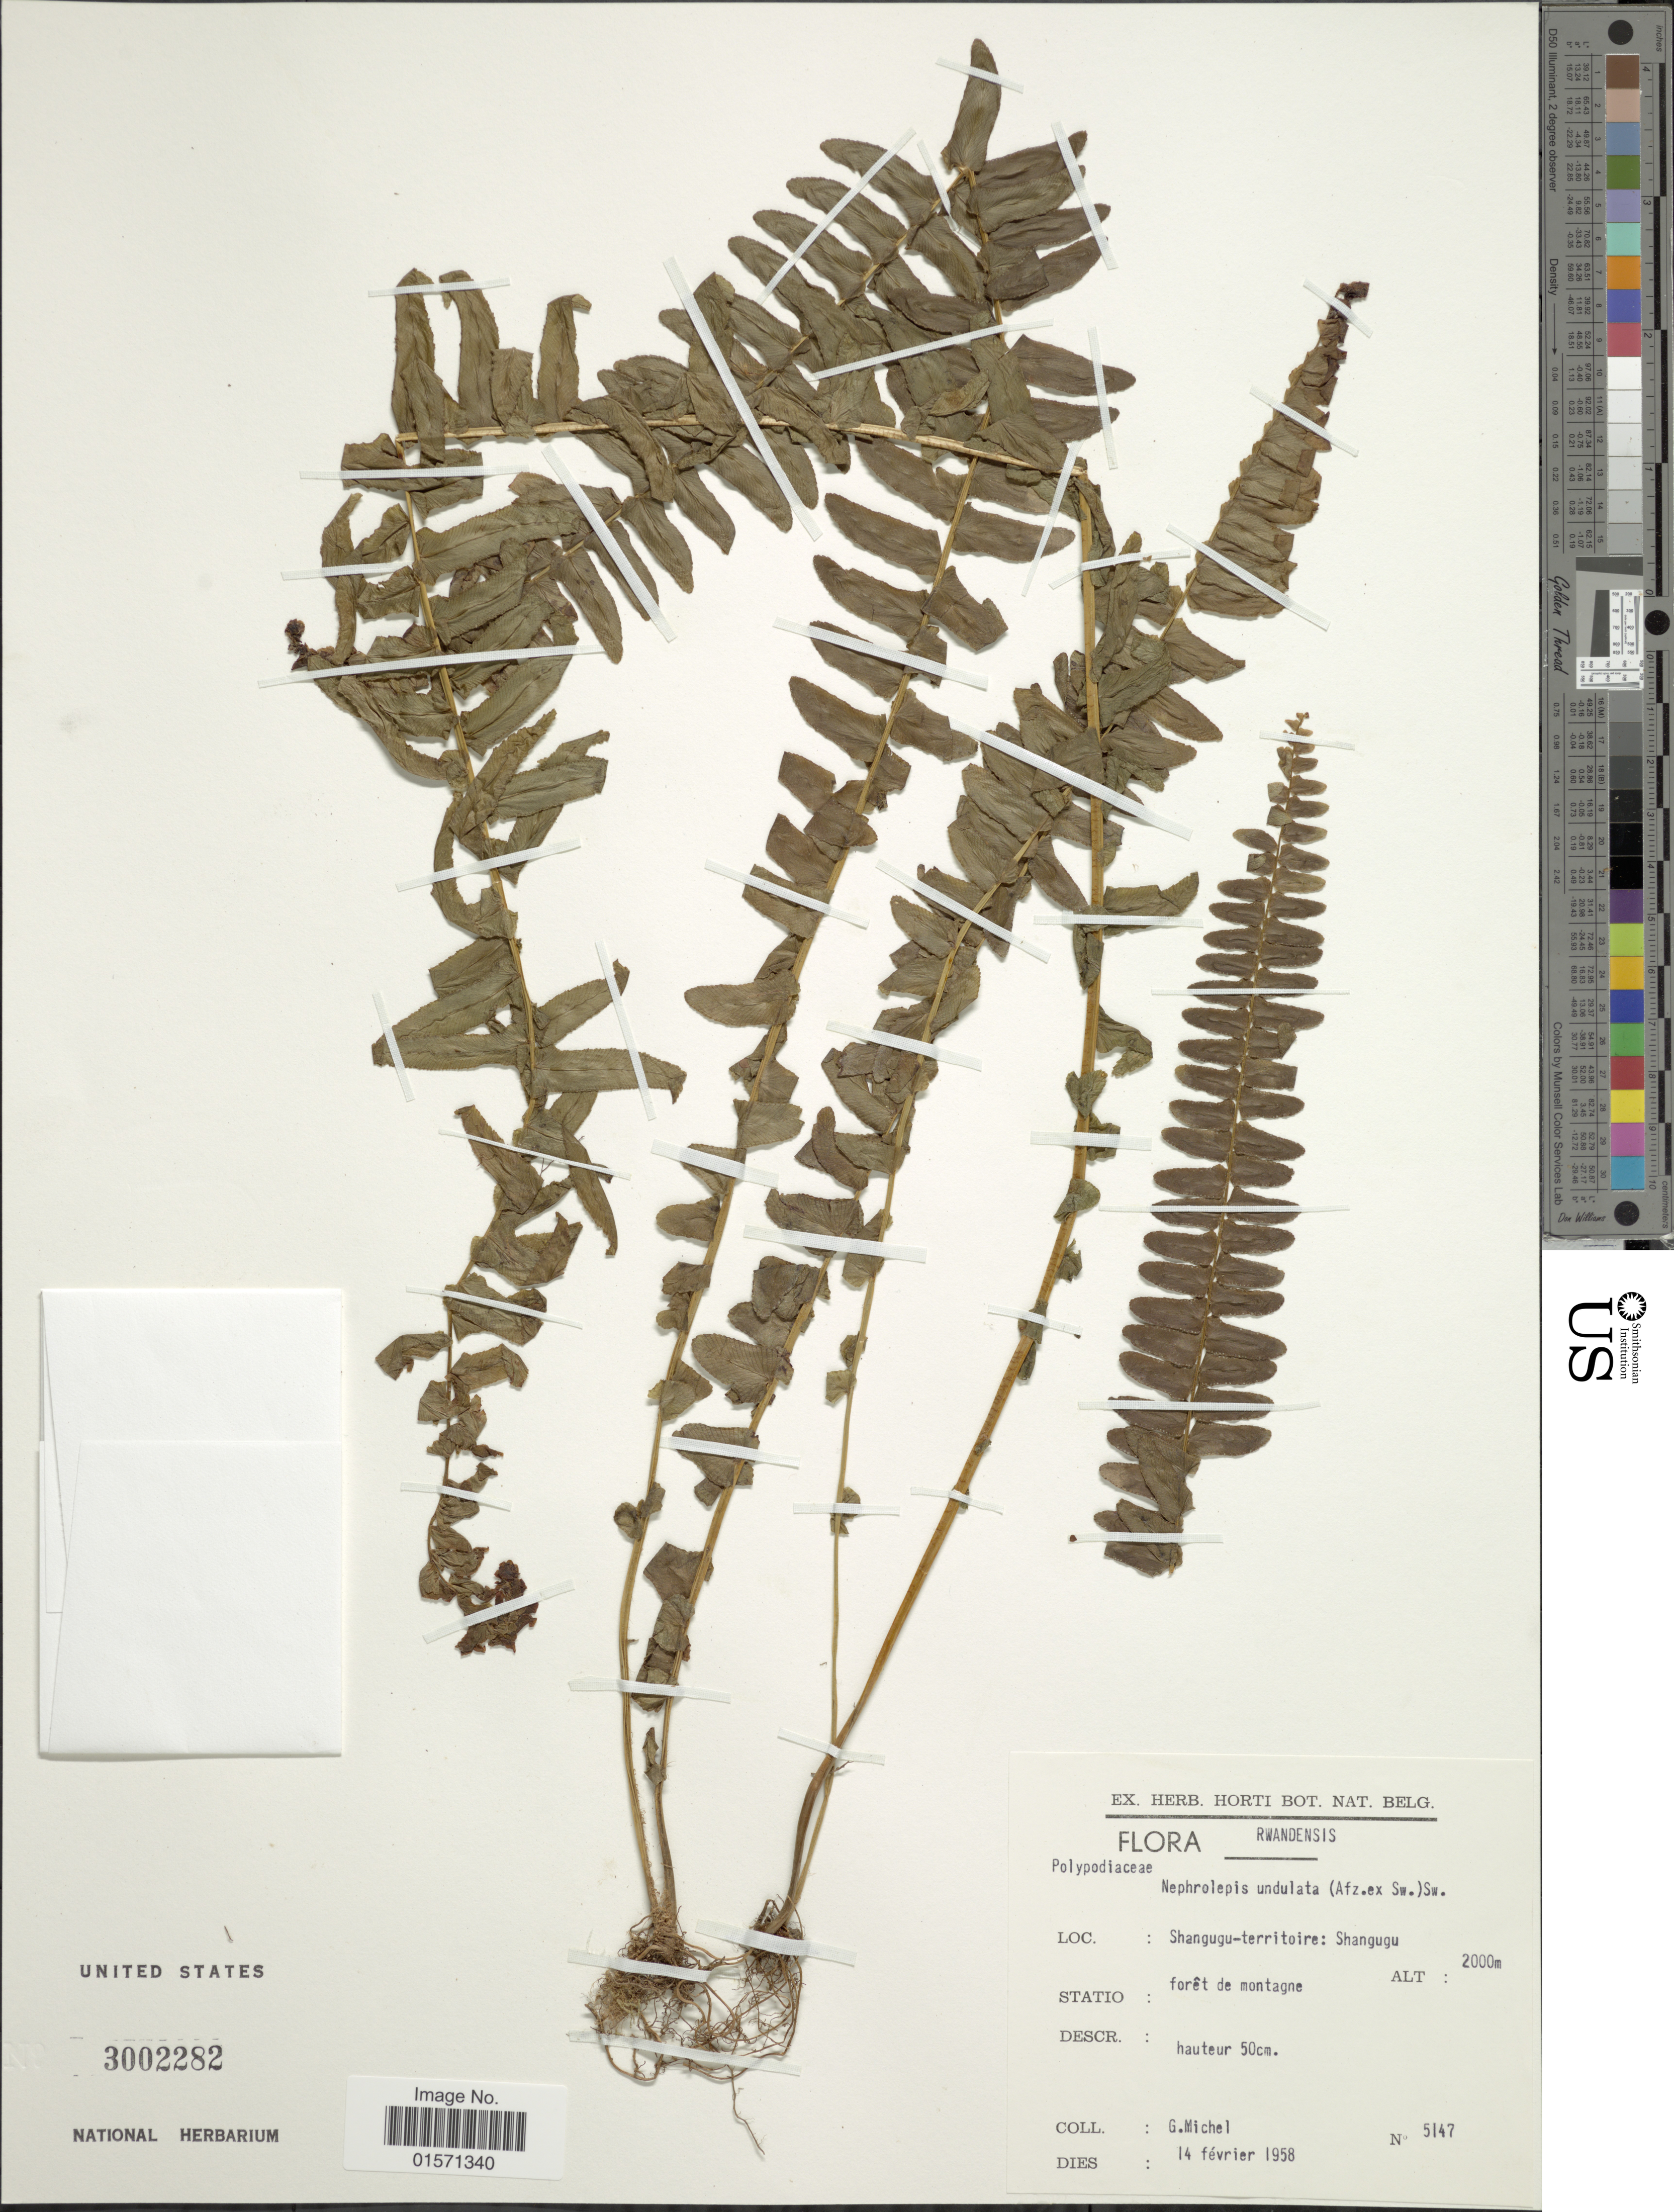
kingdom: Plantae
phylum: Tracheophyta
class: Polypodiopsida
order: Polypodiales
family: Nephrolepidaceae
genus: Nephrolepis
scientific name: Nephrolepis undulata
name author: J. Sm.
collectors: G. Michel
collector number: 5147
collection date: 1958-02-14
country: Rwanda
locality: Shangugu-territoire: Shangugu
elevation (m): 2000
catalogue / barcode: US 3002282